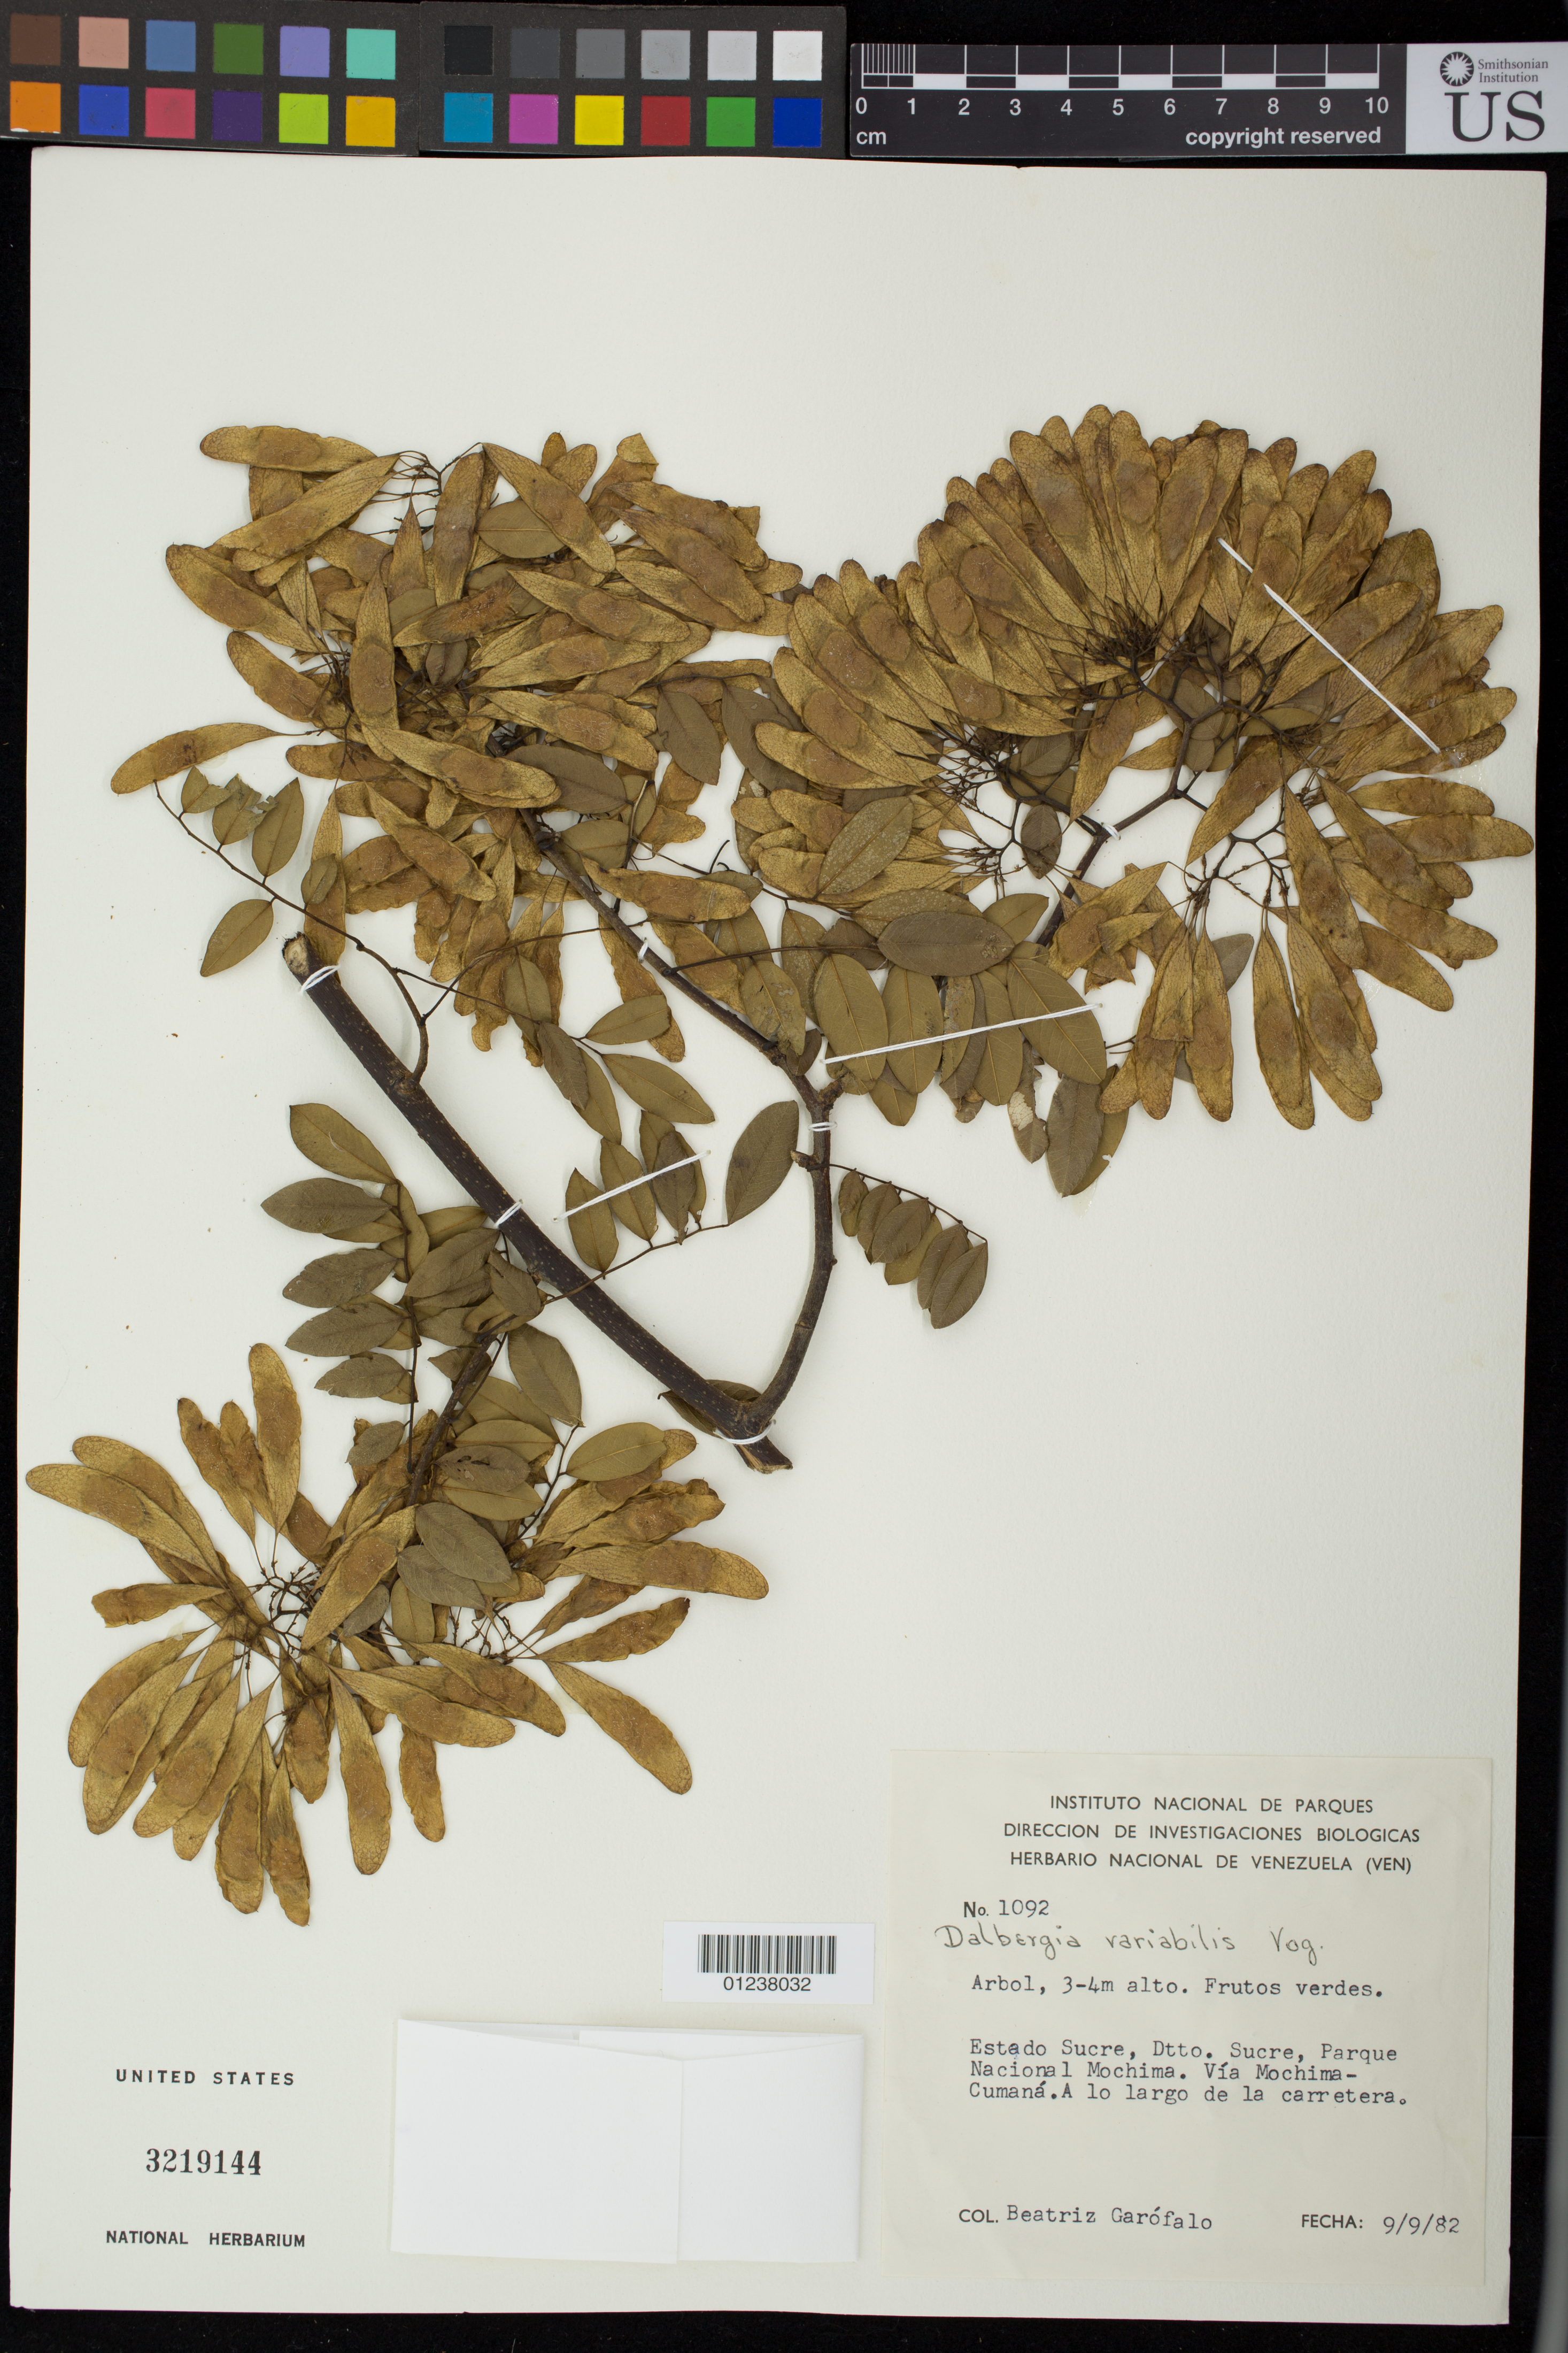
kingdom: Plantae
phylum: Tracheophyta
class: Magnoliopsida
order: Fabales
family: Fabaceae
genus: Dalbergia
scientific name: Dalbergia frutescens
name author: (Vell.) Britton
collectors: B. Garofalo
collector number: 1092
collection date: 1982-09-09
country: Venezuela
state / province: Sucre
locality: Estadio Sucre, Dtto., Sucre, Parque Nacional Mochima. Via Mochima-Cumana. A lo largo de la carretera.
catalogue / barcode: US 3219144